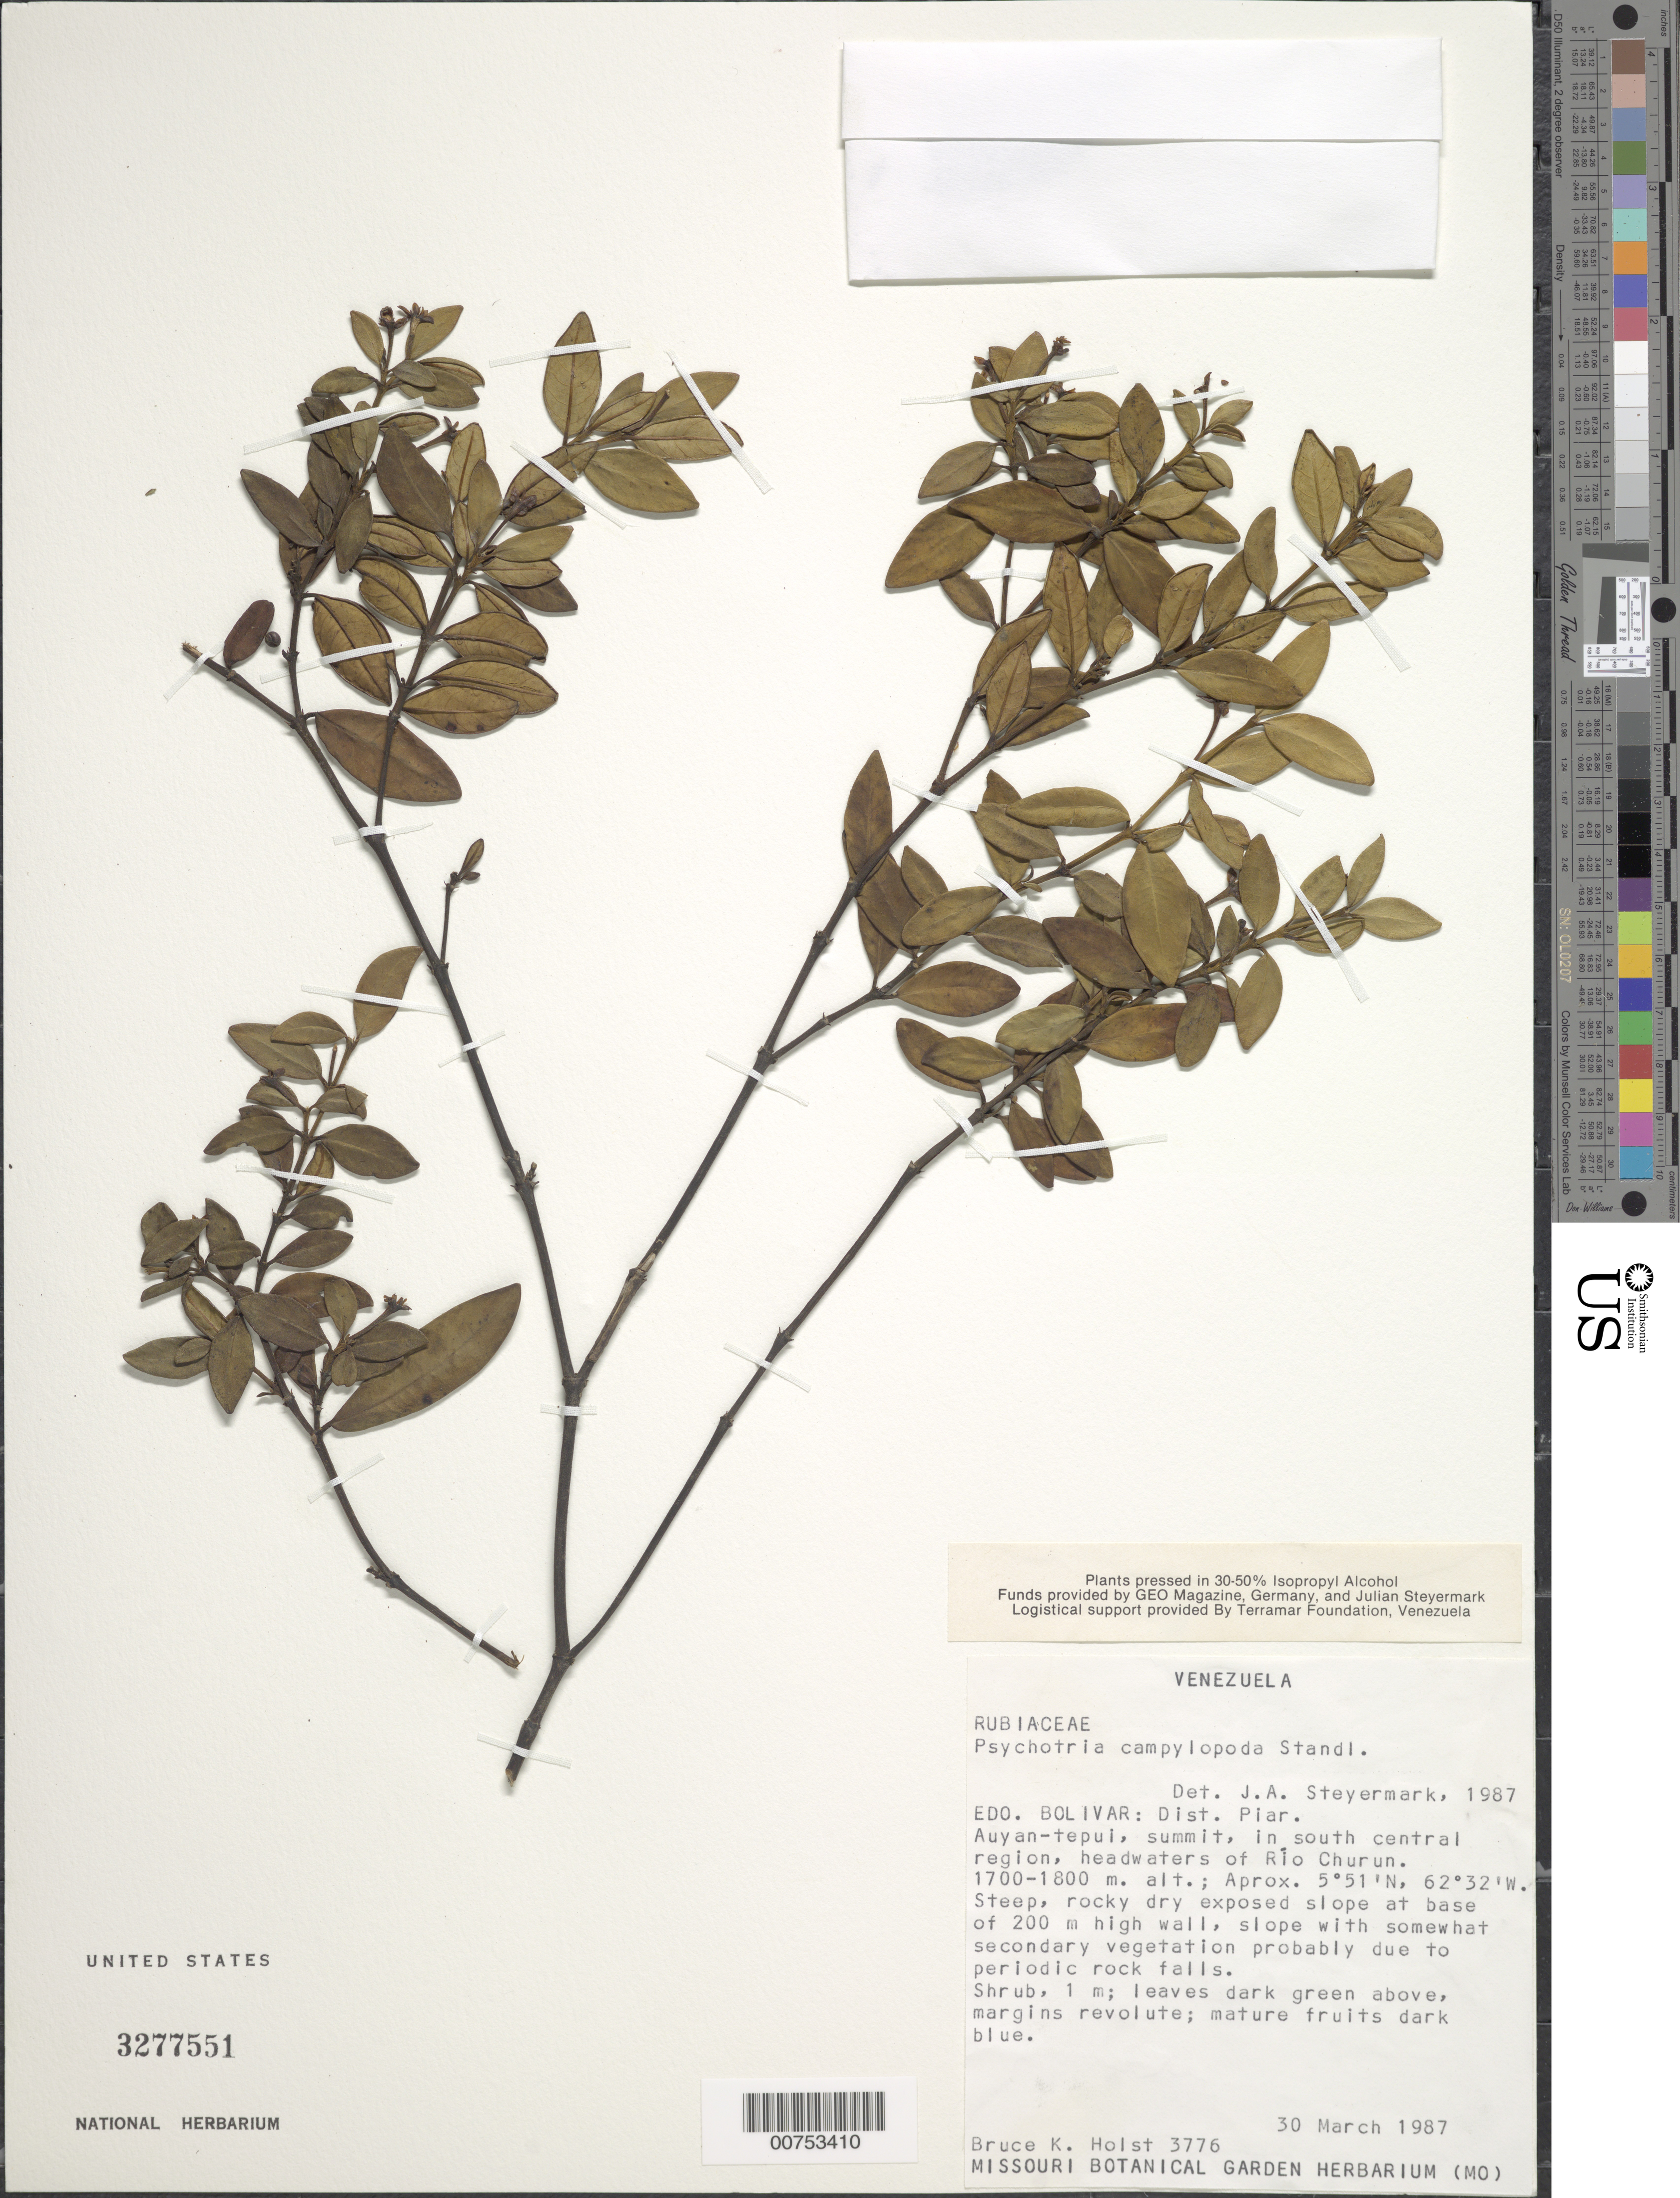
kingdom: Plantae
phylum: Tracheophyta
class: Magnoliopsida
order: Gentianales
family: Rubiaceae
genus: Psychotria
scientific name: Psychotria campylopoda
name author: Standl.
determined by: Steyermark, Julian A., (VEN)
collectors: B. Holst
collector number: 3776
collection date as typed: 30-Mar-87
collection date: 1987-03-30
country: Venezuela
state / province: Bolívar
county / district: Piar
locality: Auyan-tepuí, summit, south-central region, headwaters of Río Churún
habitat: Steep rocky dry exposed slope with somewhat secondary vegetation due to periodic rock falls.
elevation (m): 1700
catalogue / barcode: US 3277551